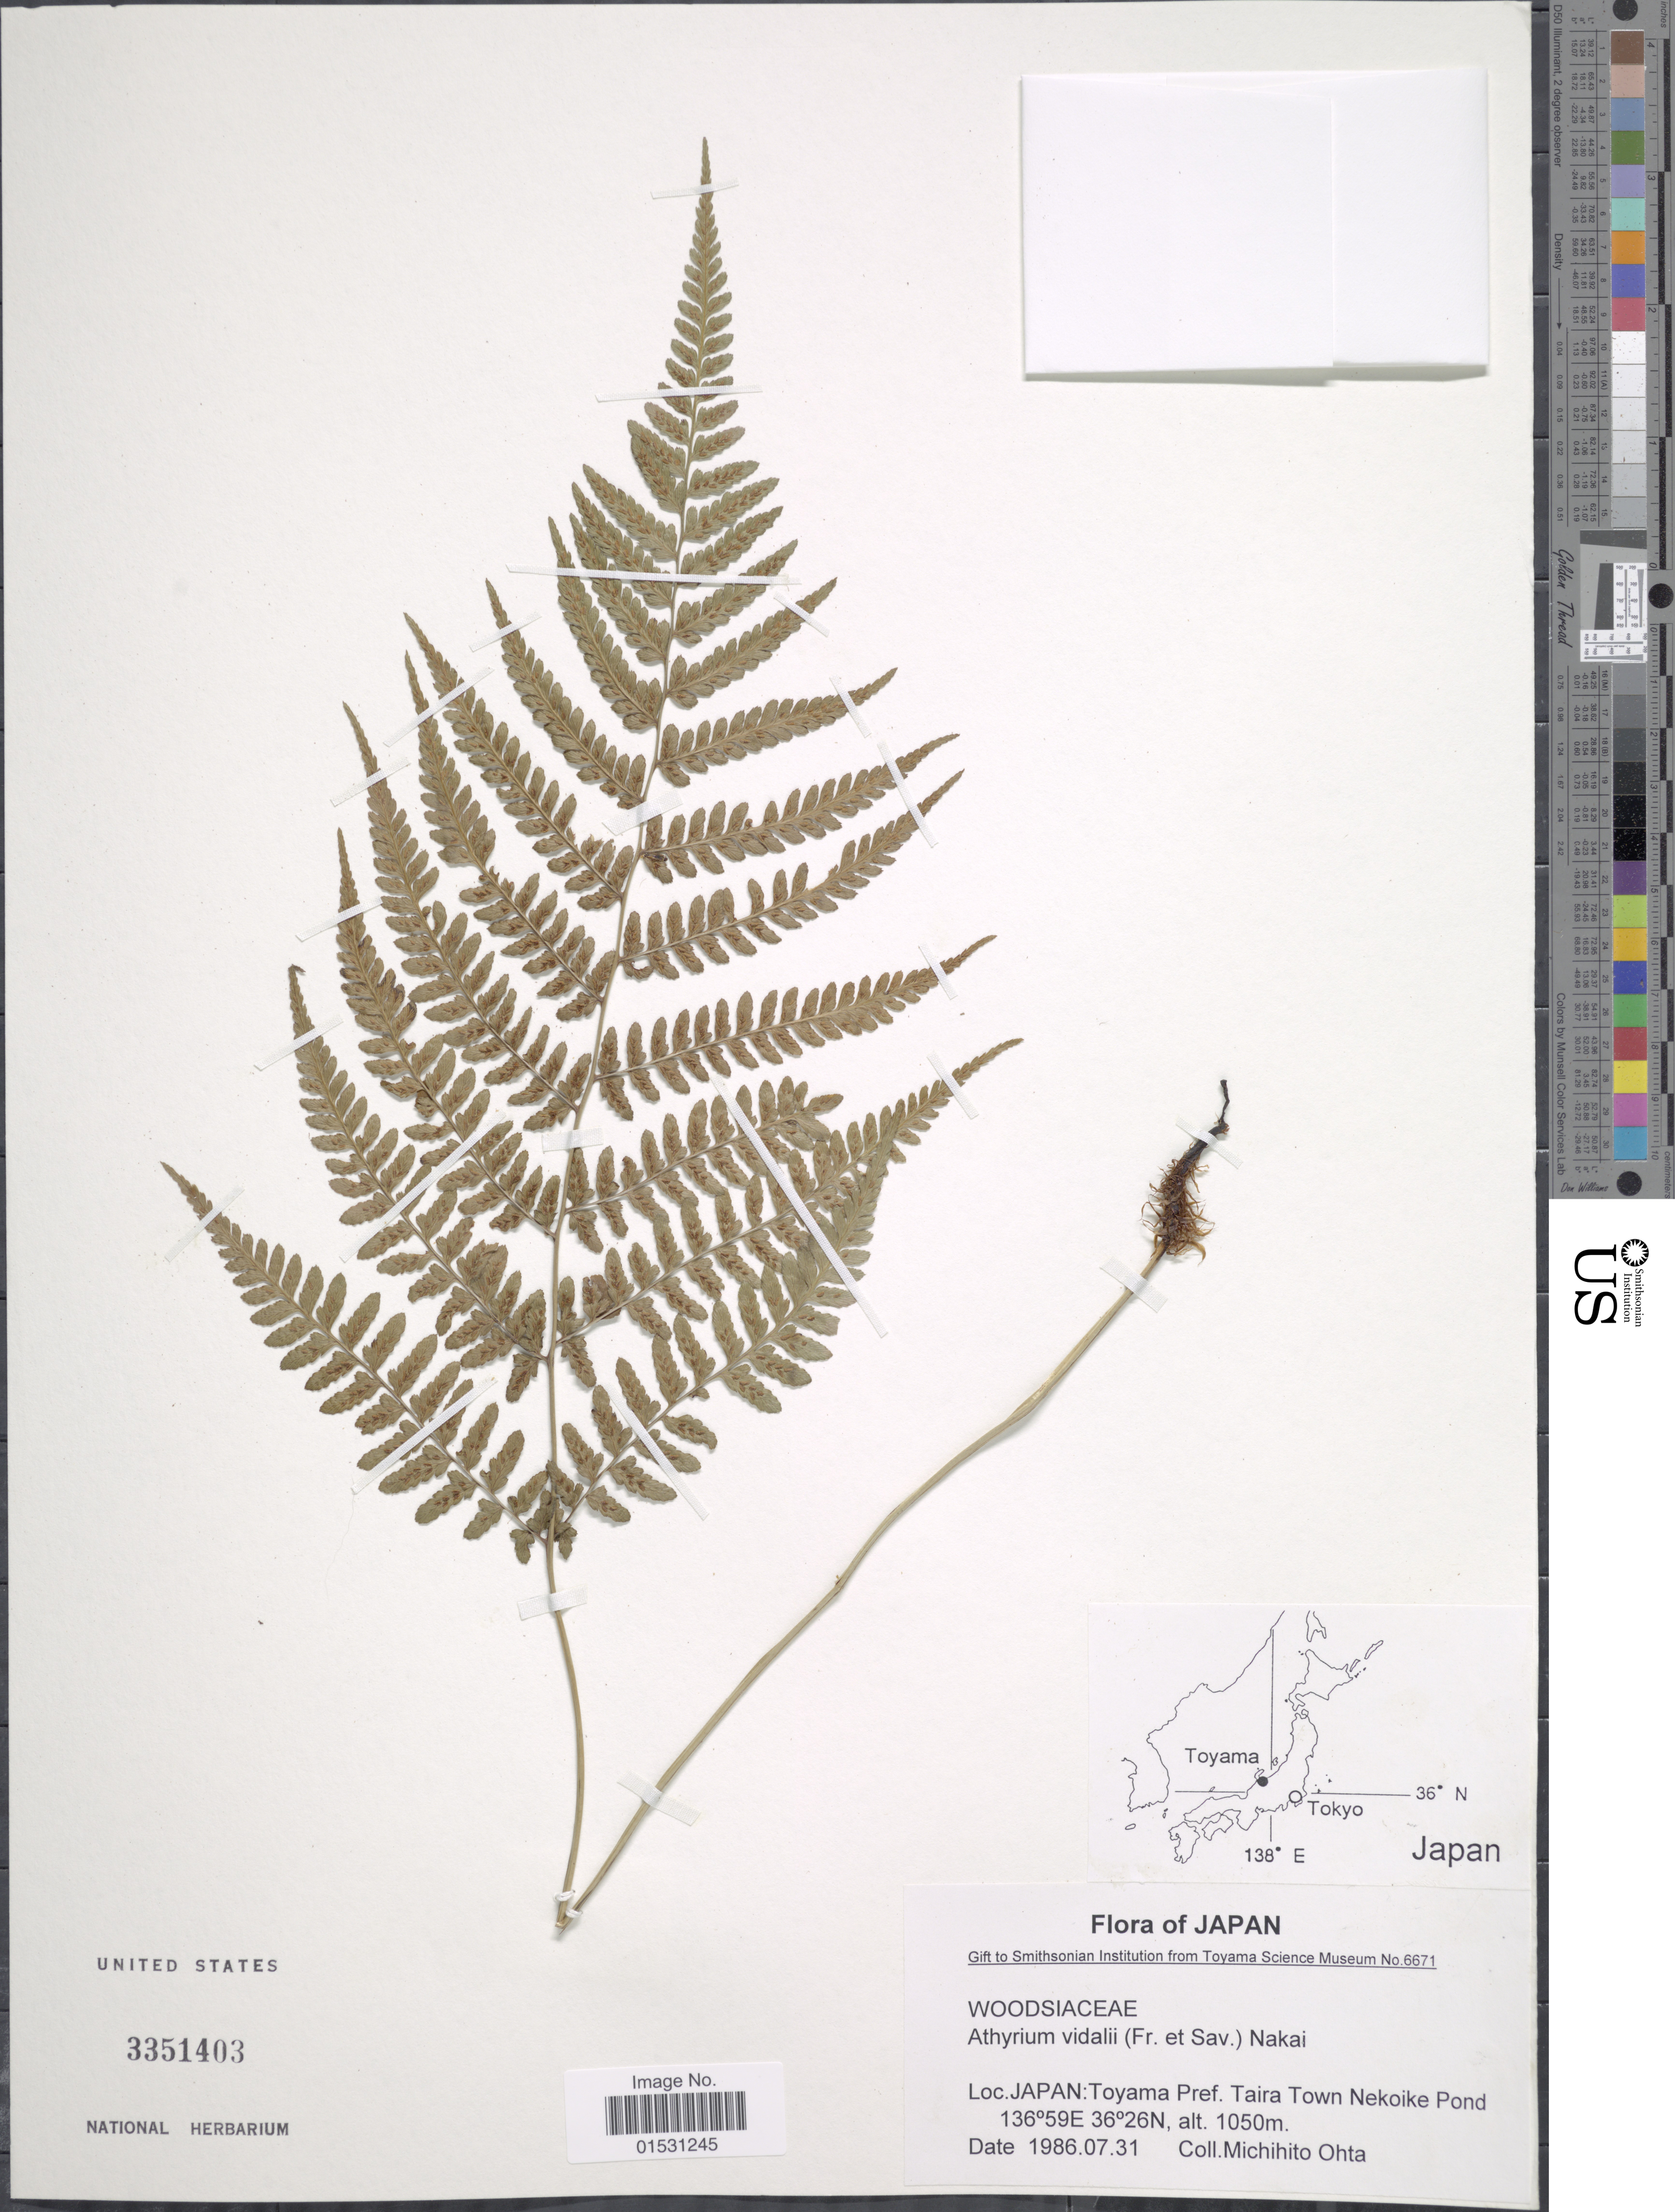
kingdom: Plantae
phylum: Tracheophyta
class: Polypodiopsida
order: Polypodiales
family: Athyriaceae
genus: Athyrium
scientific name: Athyrium vidalii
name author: (Franch. & Sav.) Nakai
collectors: O. Michihito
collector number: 6671?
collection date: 1986-07-31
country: Japan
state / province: Toyama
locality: Toyama Pref. Taira Town Nekoike Pond.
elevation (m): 1050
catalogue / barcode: US 3351403